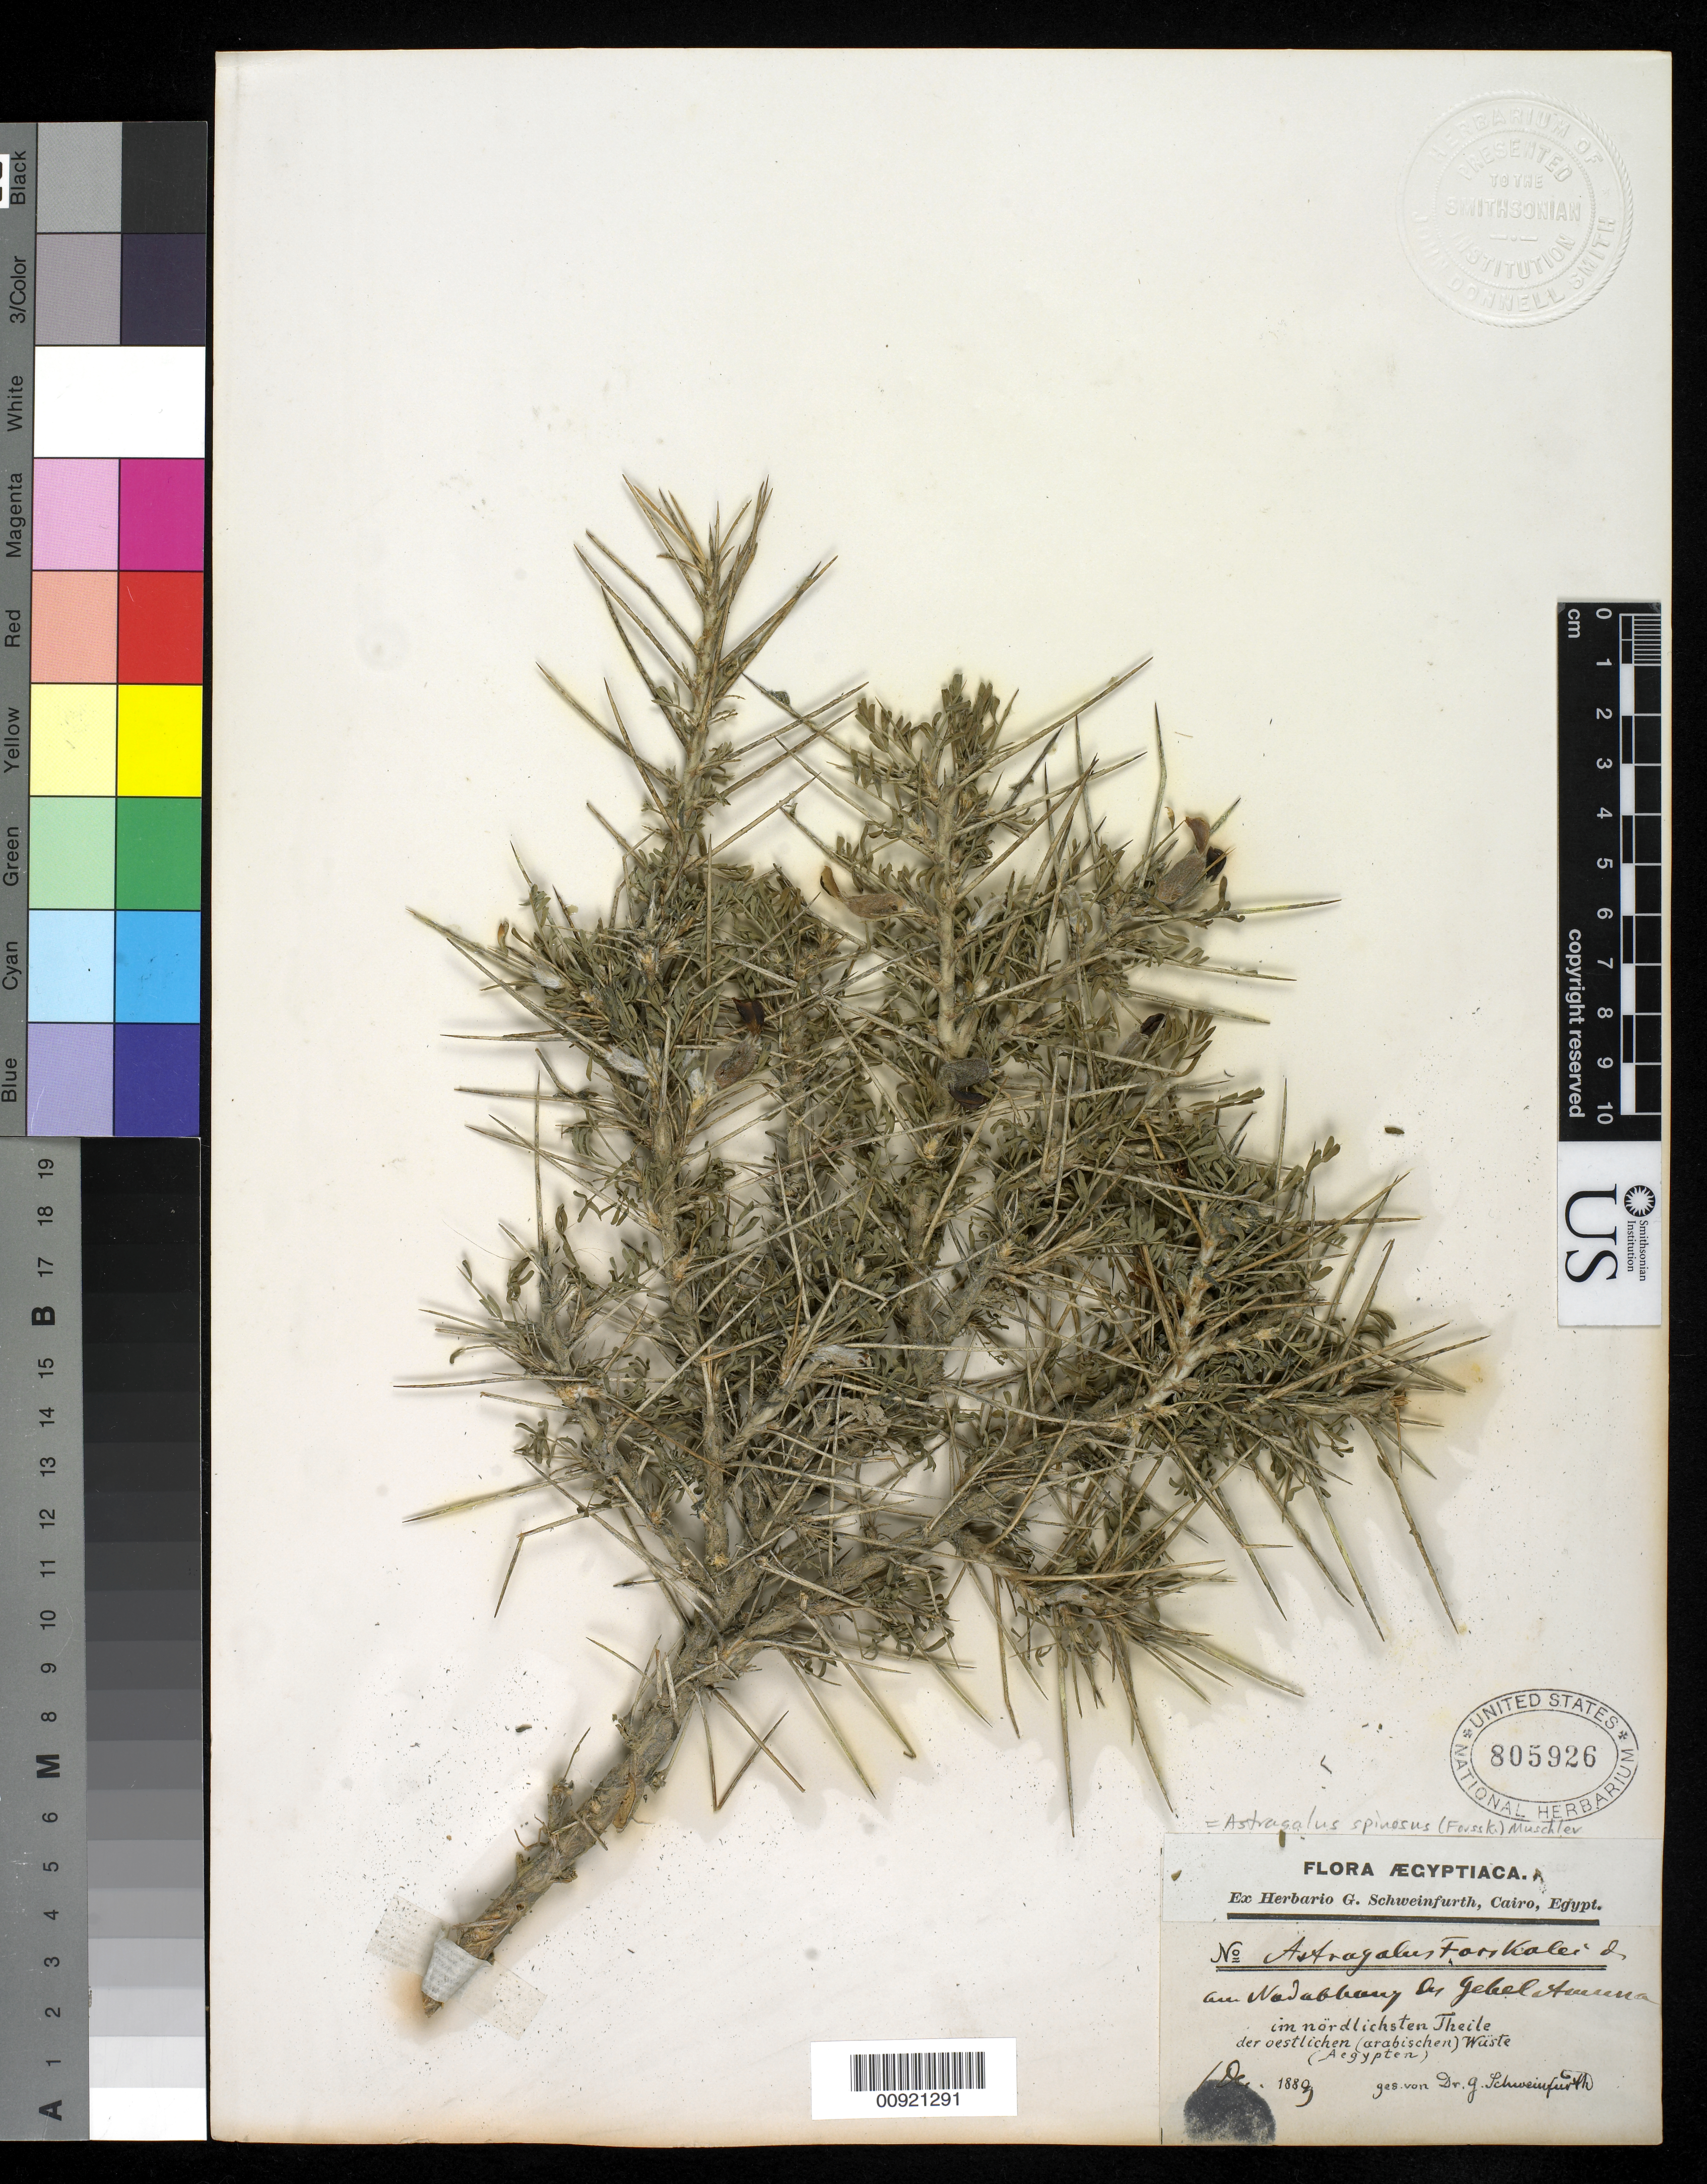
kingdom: Plantae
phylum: Tracheophyta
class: Magnoliopsida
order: Fabales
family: Fabaceae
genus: Astragalus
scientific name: Astragalus spinosus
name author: Muschl.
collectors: G. A. Schweinfurth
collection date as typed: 01 Dec 1889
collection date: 1889-12-01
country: Egypt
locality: im nödlichsten Theile der oestliches (arabischen) Wüste (Aegypten)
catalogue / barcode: US 805926